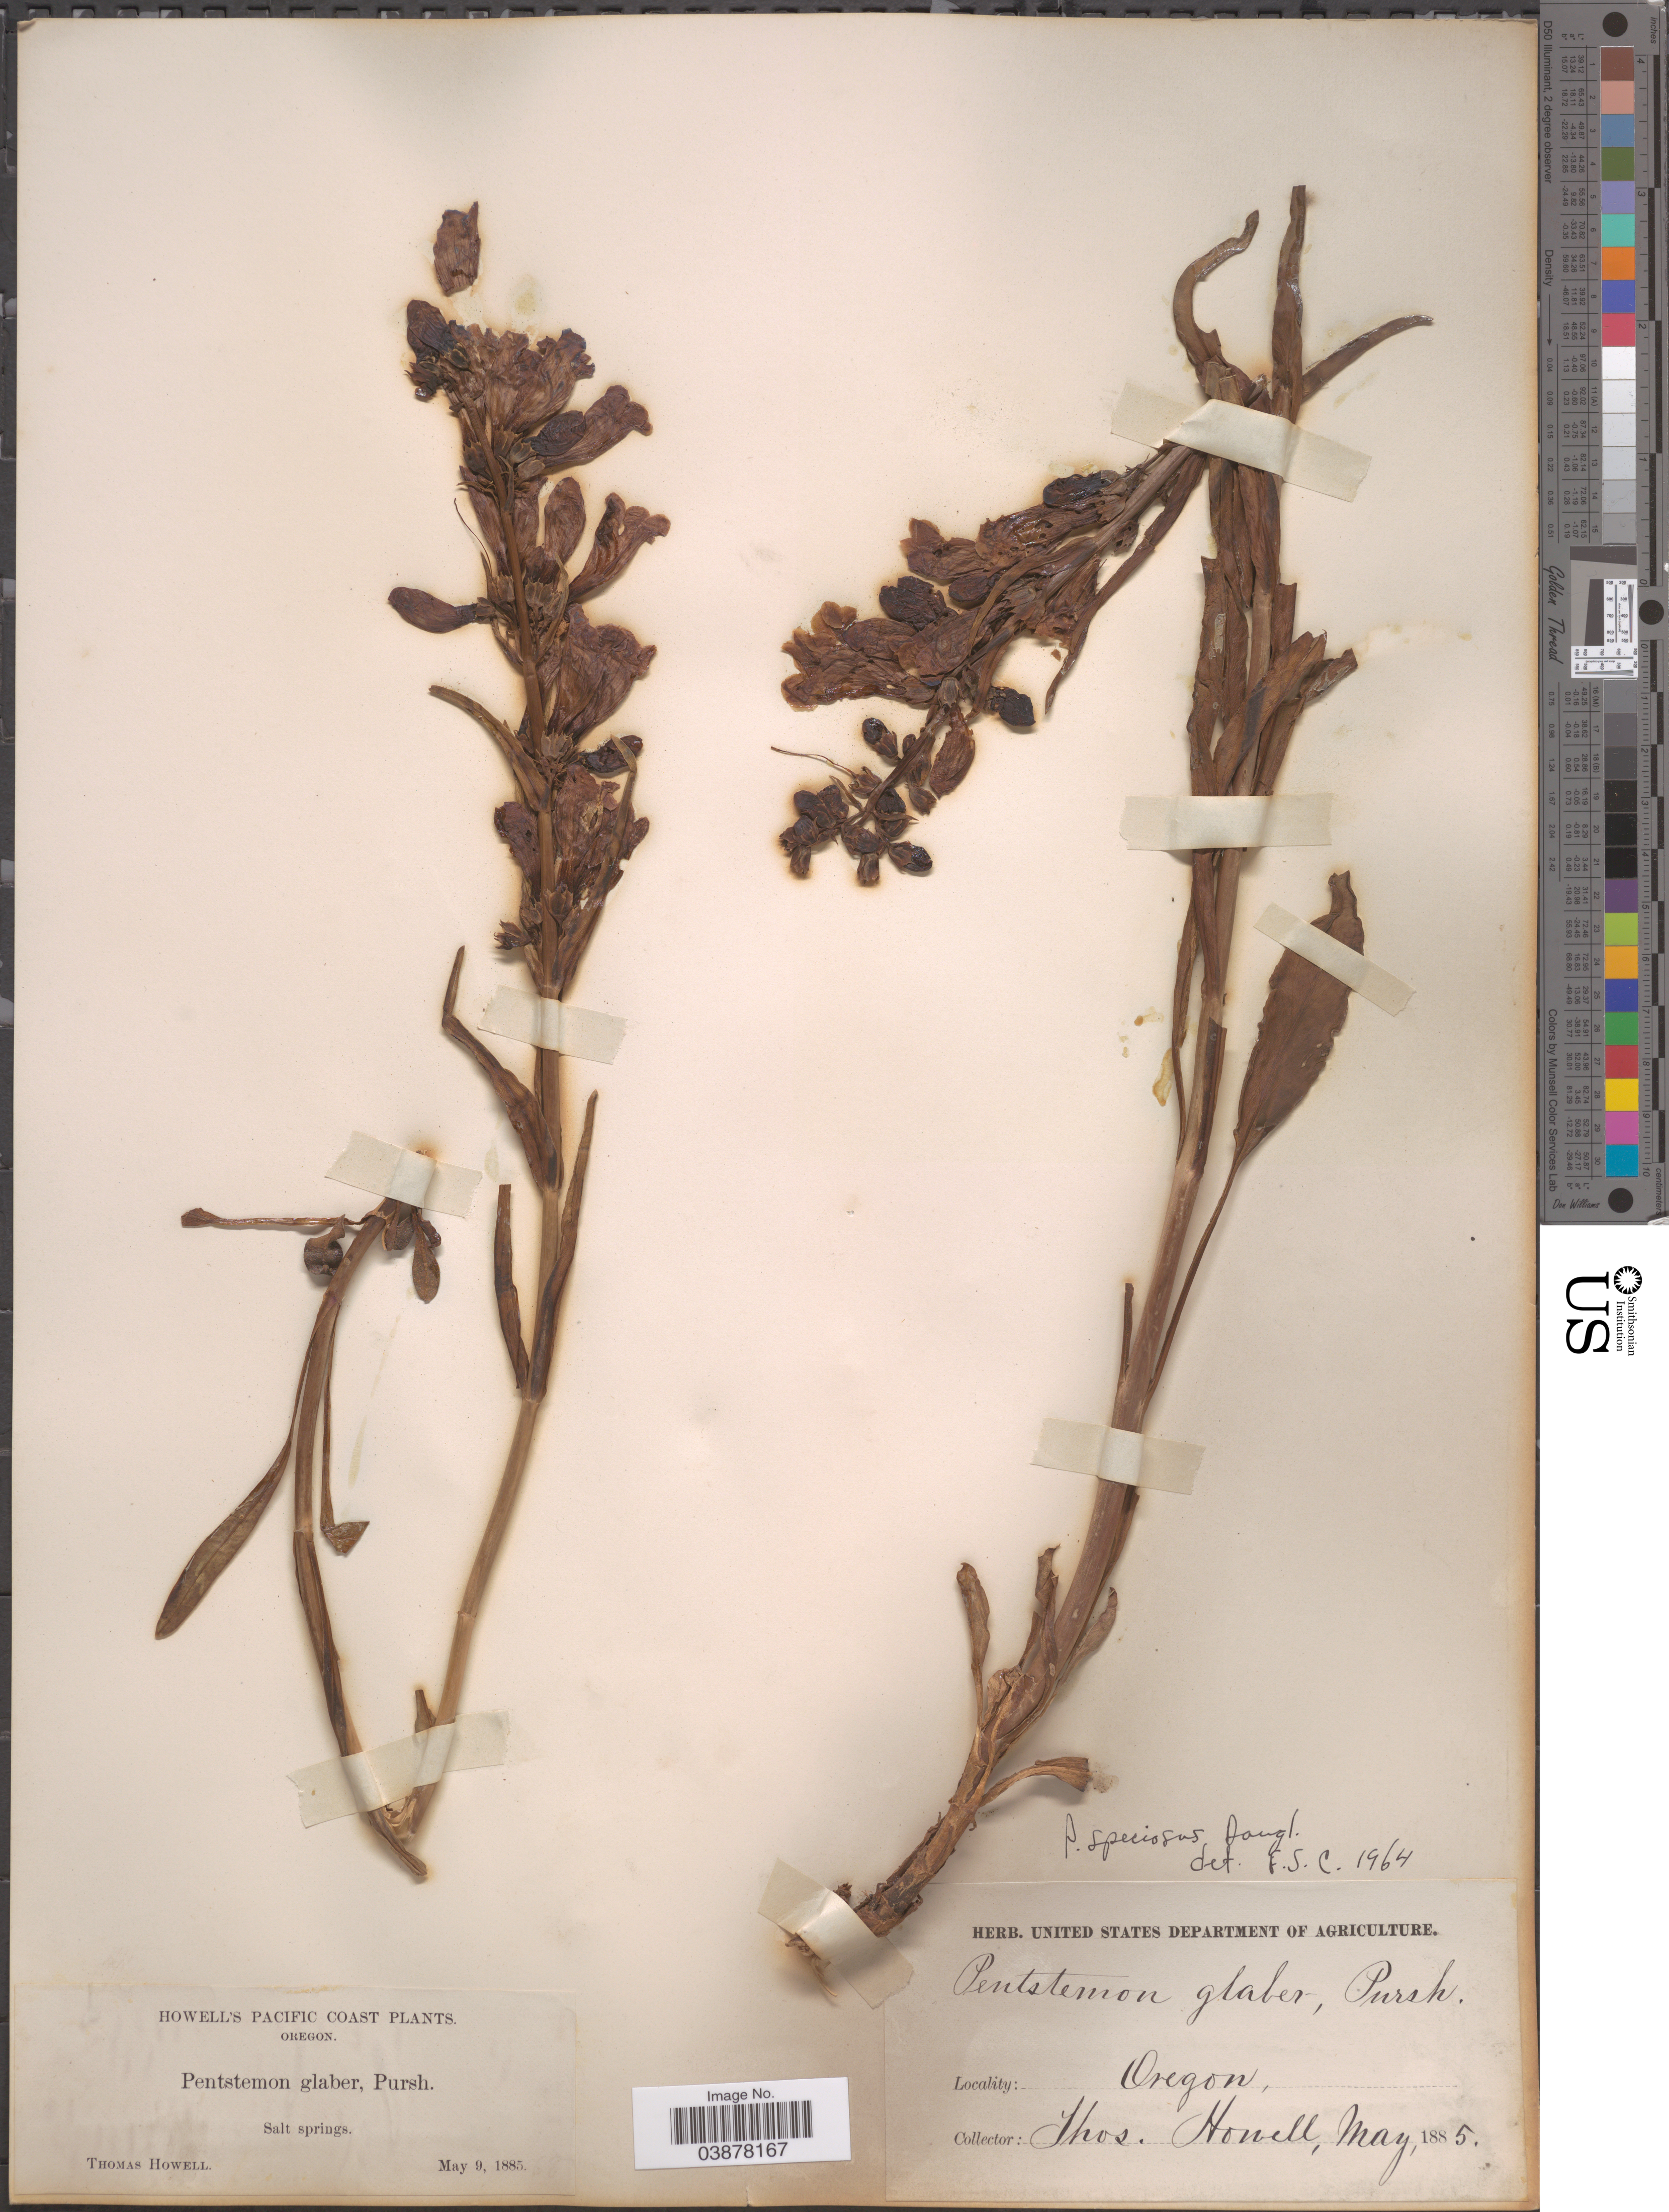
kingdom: Plantae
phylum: Tracheophyta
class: Magnoliopsida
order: Lamiales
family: Plantaginaceae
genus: Penstemon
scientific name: Penstemon speciosus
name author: Douglas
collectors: T. Howell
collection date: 1885-05-09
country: United States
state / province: Oregon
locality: Pacific Coast. Salt springs.